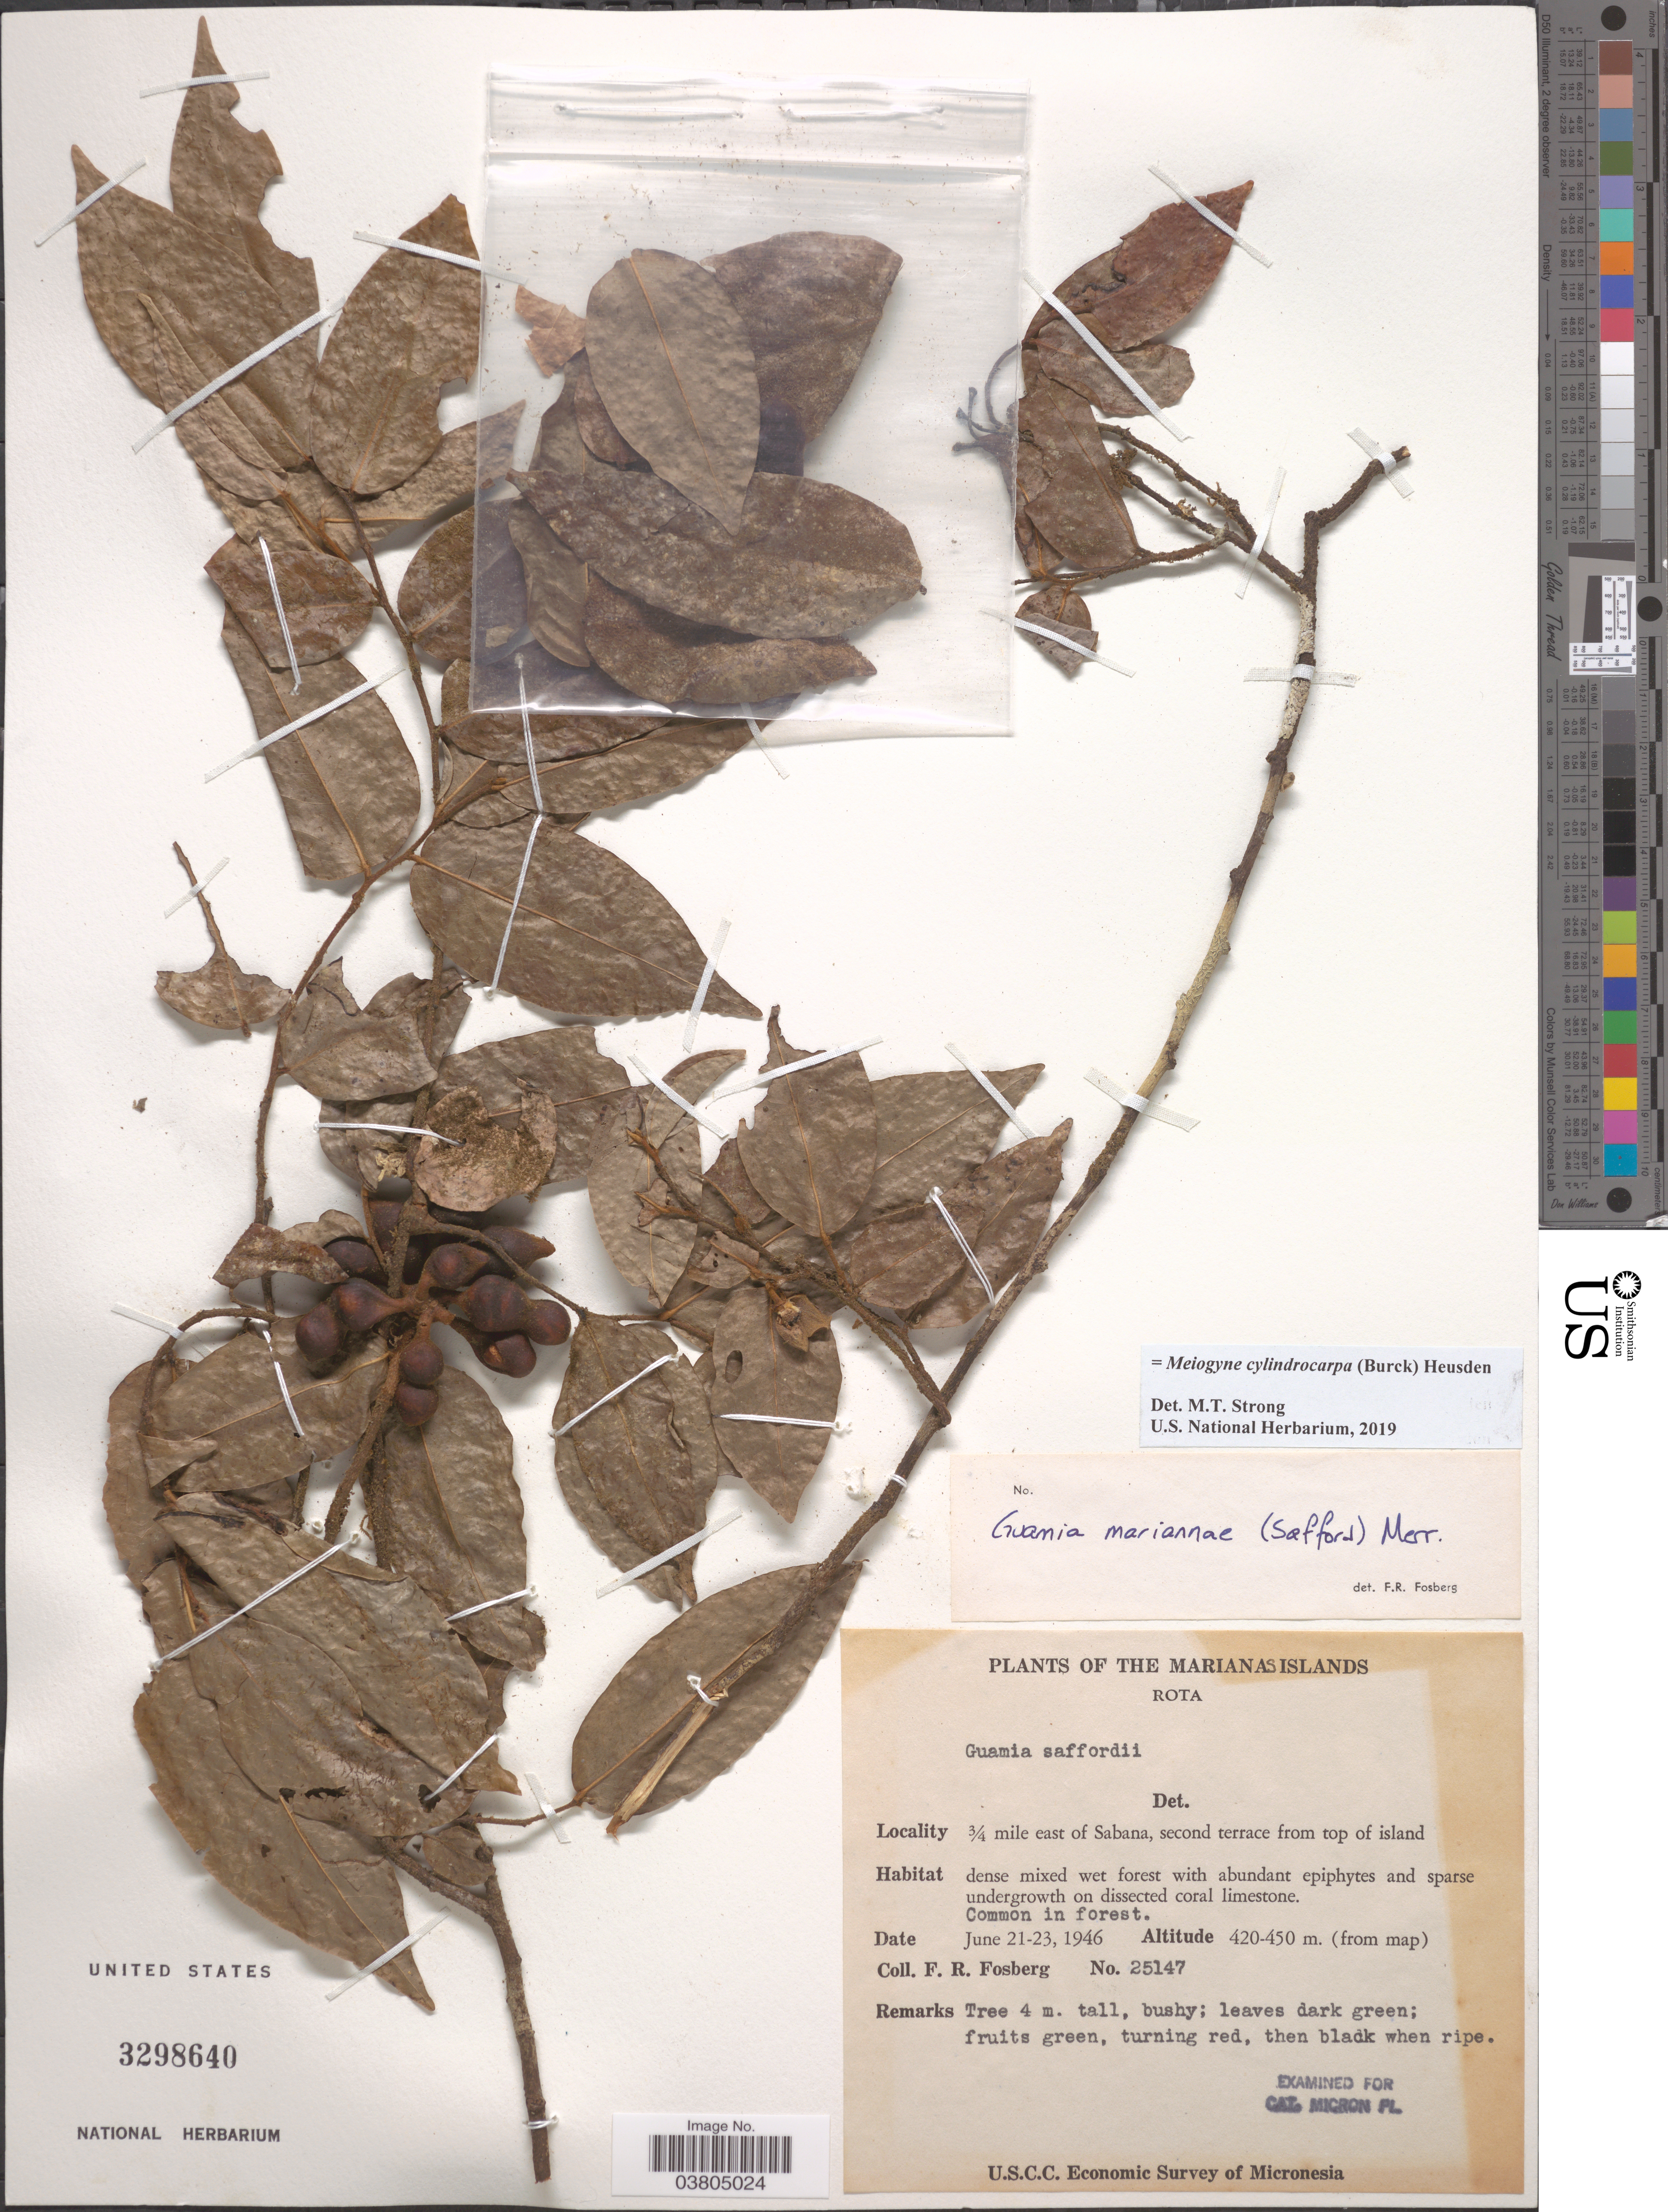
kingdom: Plantae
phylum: Tracheophyta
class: Magnoliopsida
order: Magnoliales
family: Annonaceae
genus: Meiogyne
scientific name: Meiogyne cylindrocarpa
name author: (Burck) Van Huesden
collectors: F. R. Fosberg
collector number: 25147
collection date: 1946-06-21/1946-06-23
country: Northern Mariana Islands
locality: Marianas Islands. Rota. ¾ mile east of Sabana, second terrace from top of island.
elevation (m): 420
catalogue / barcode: US 3298640